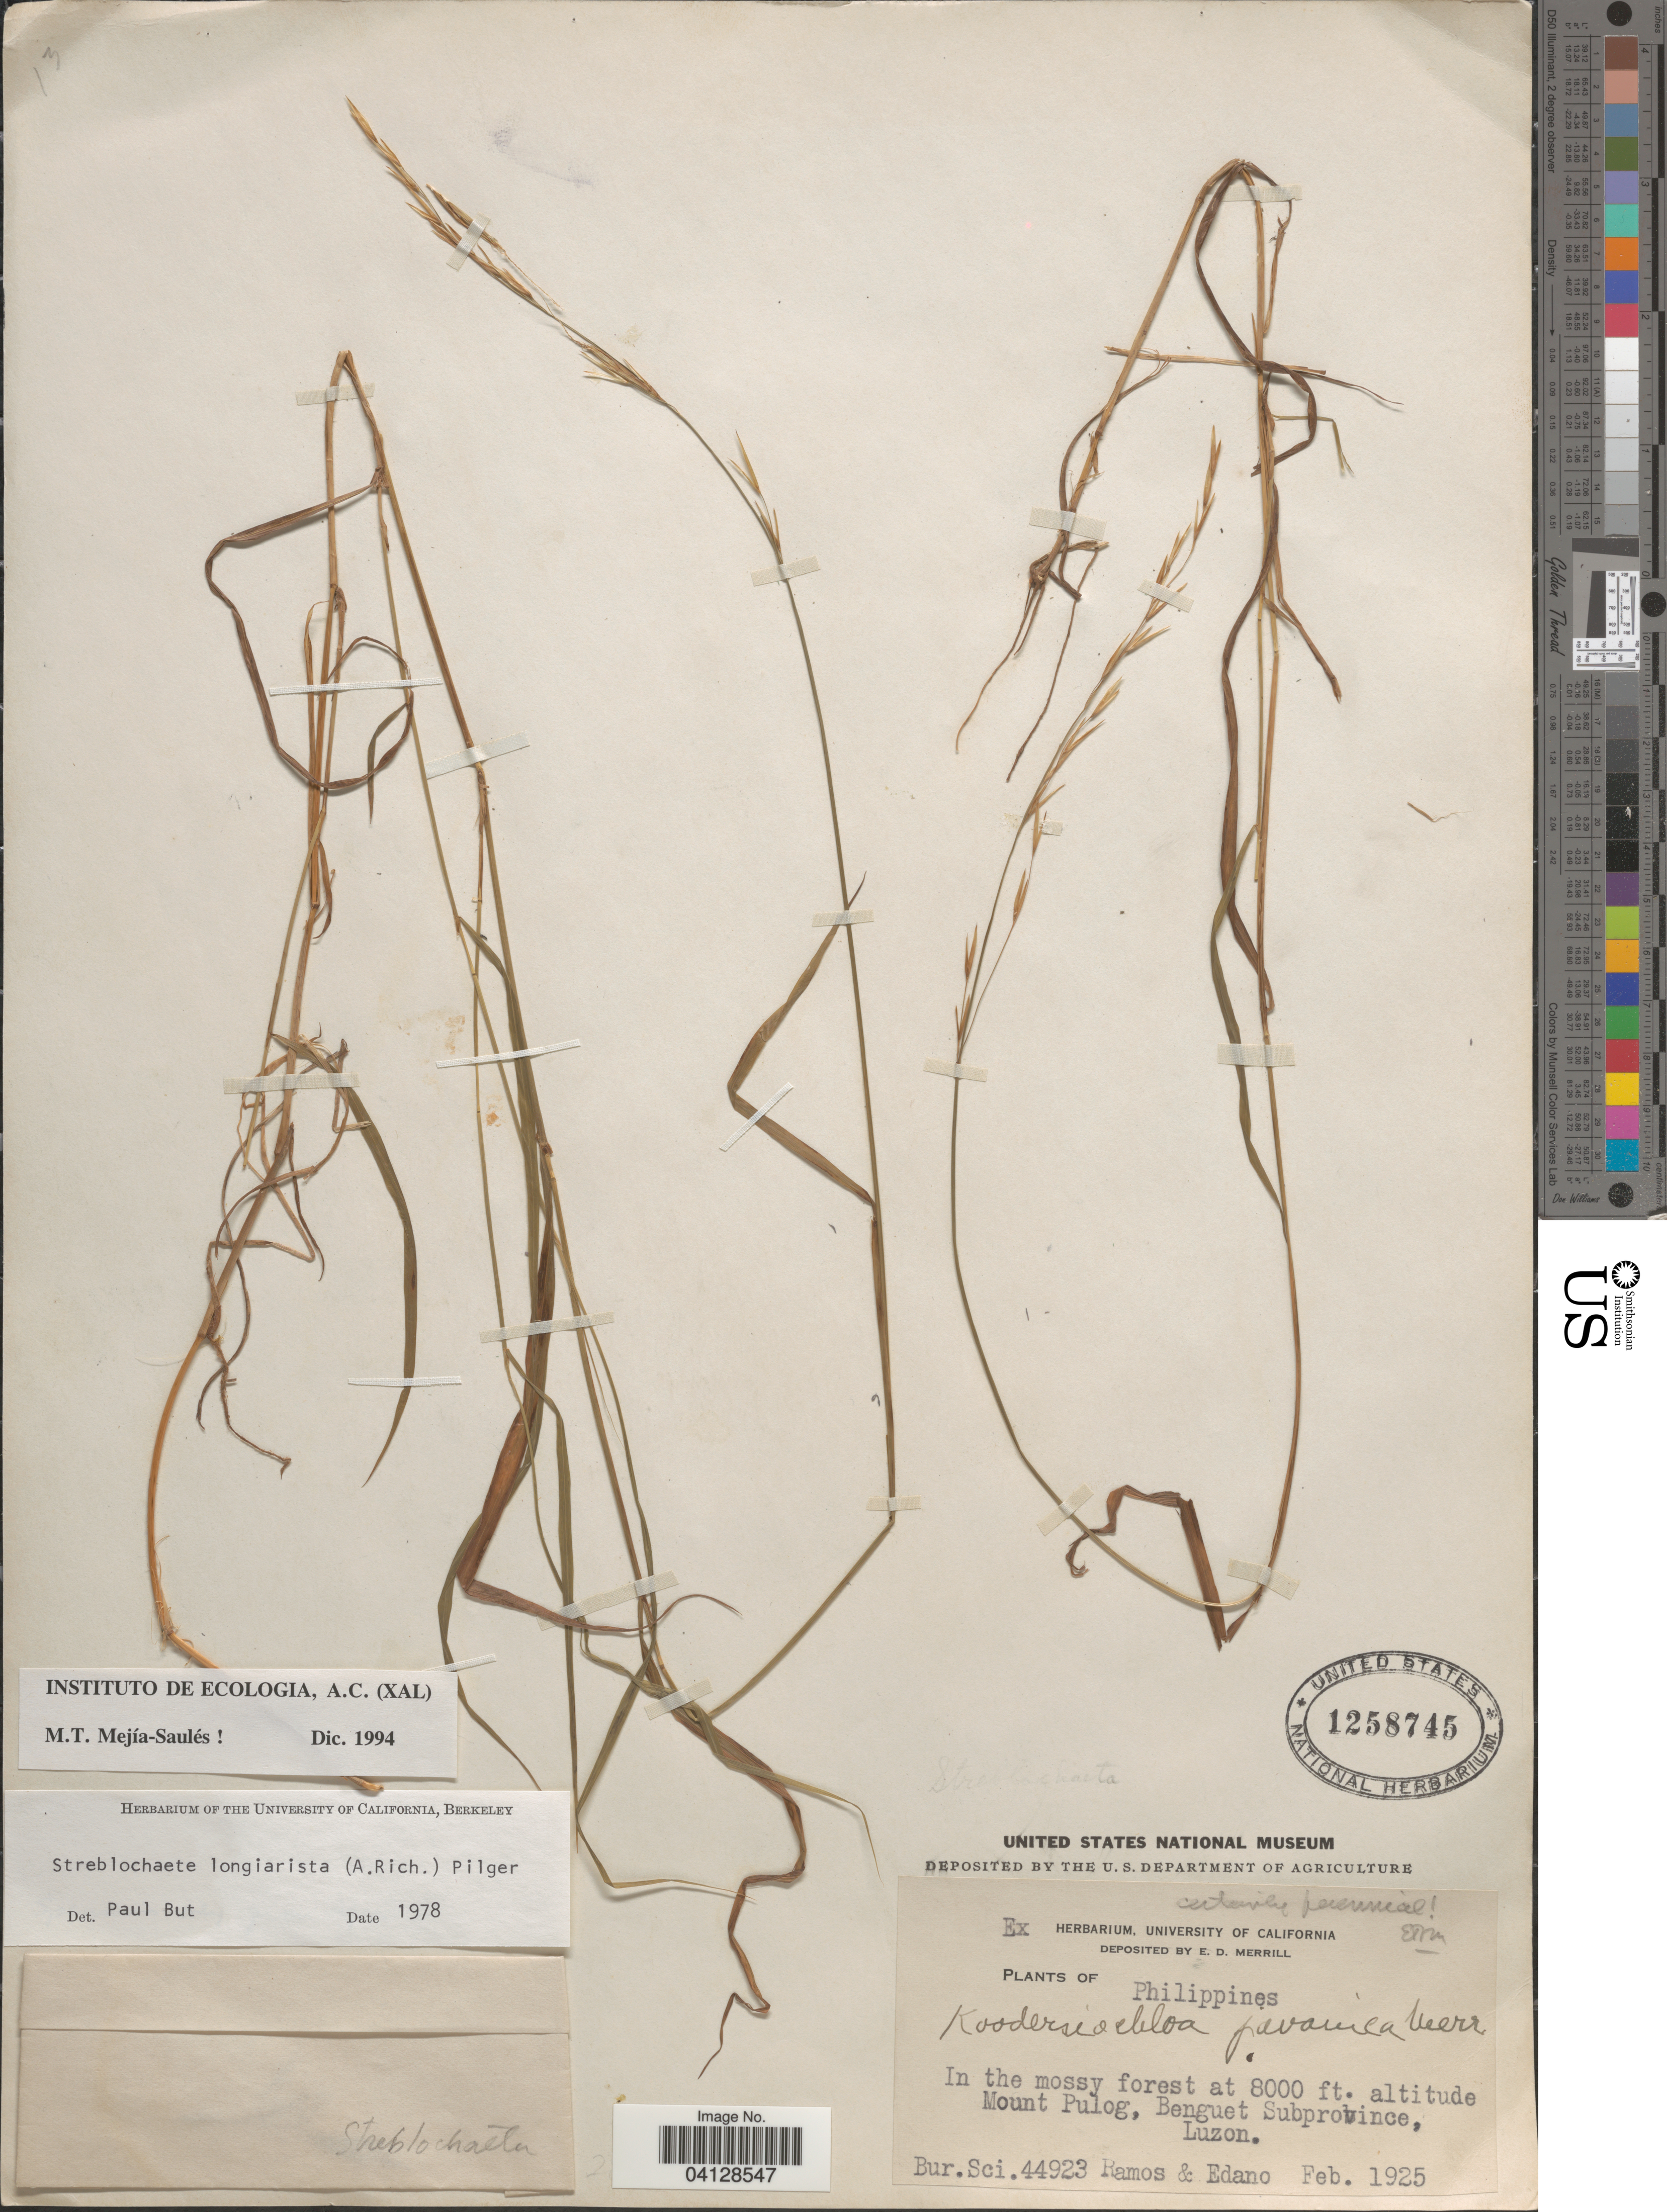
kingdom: Plantae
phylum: Tracheophyta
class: Liliopsida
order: Poales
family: Poaceae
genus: Streblochaete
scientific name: Streblochaete longiarista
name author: (A. Rich.) Pilg.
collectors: -. Ramos & -. Edano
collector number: Bur.Sci.44923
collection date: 1925-02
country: Philippines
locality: Mount Pulog, Benguet Subprovince, Luzon.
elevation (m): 2438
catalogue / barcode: US 1258745